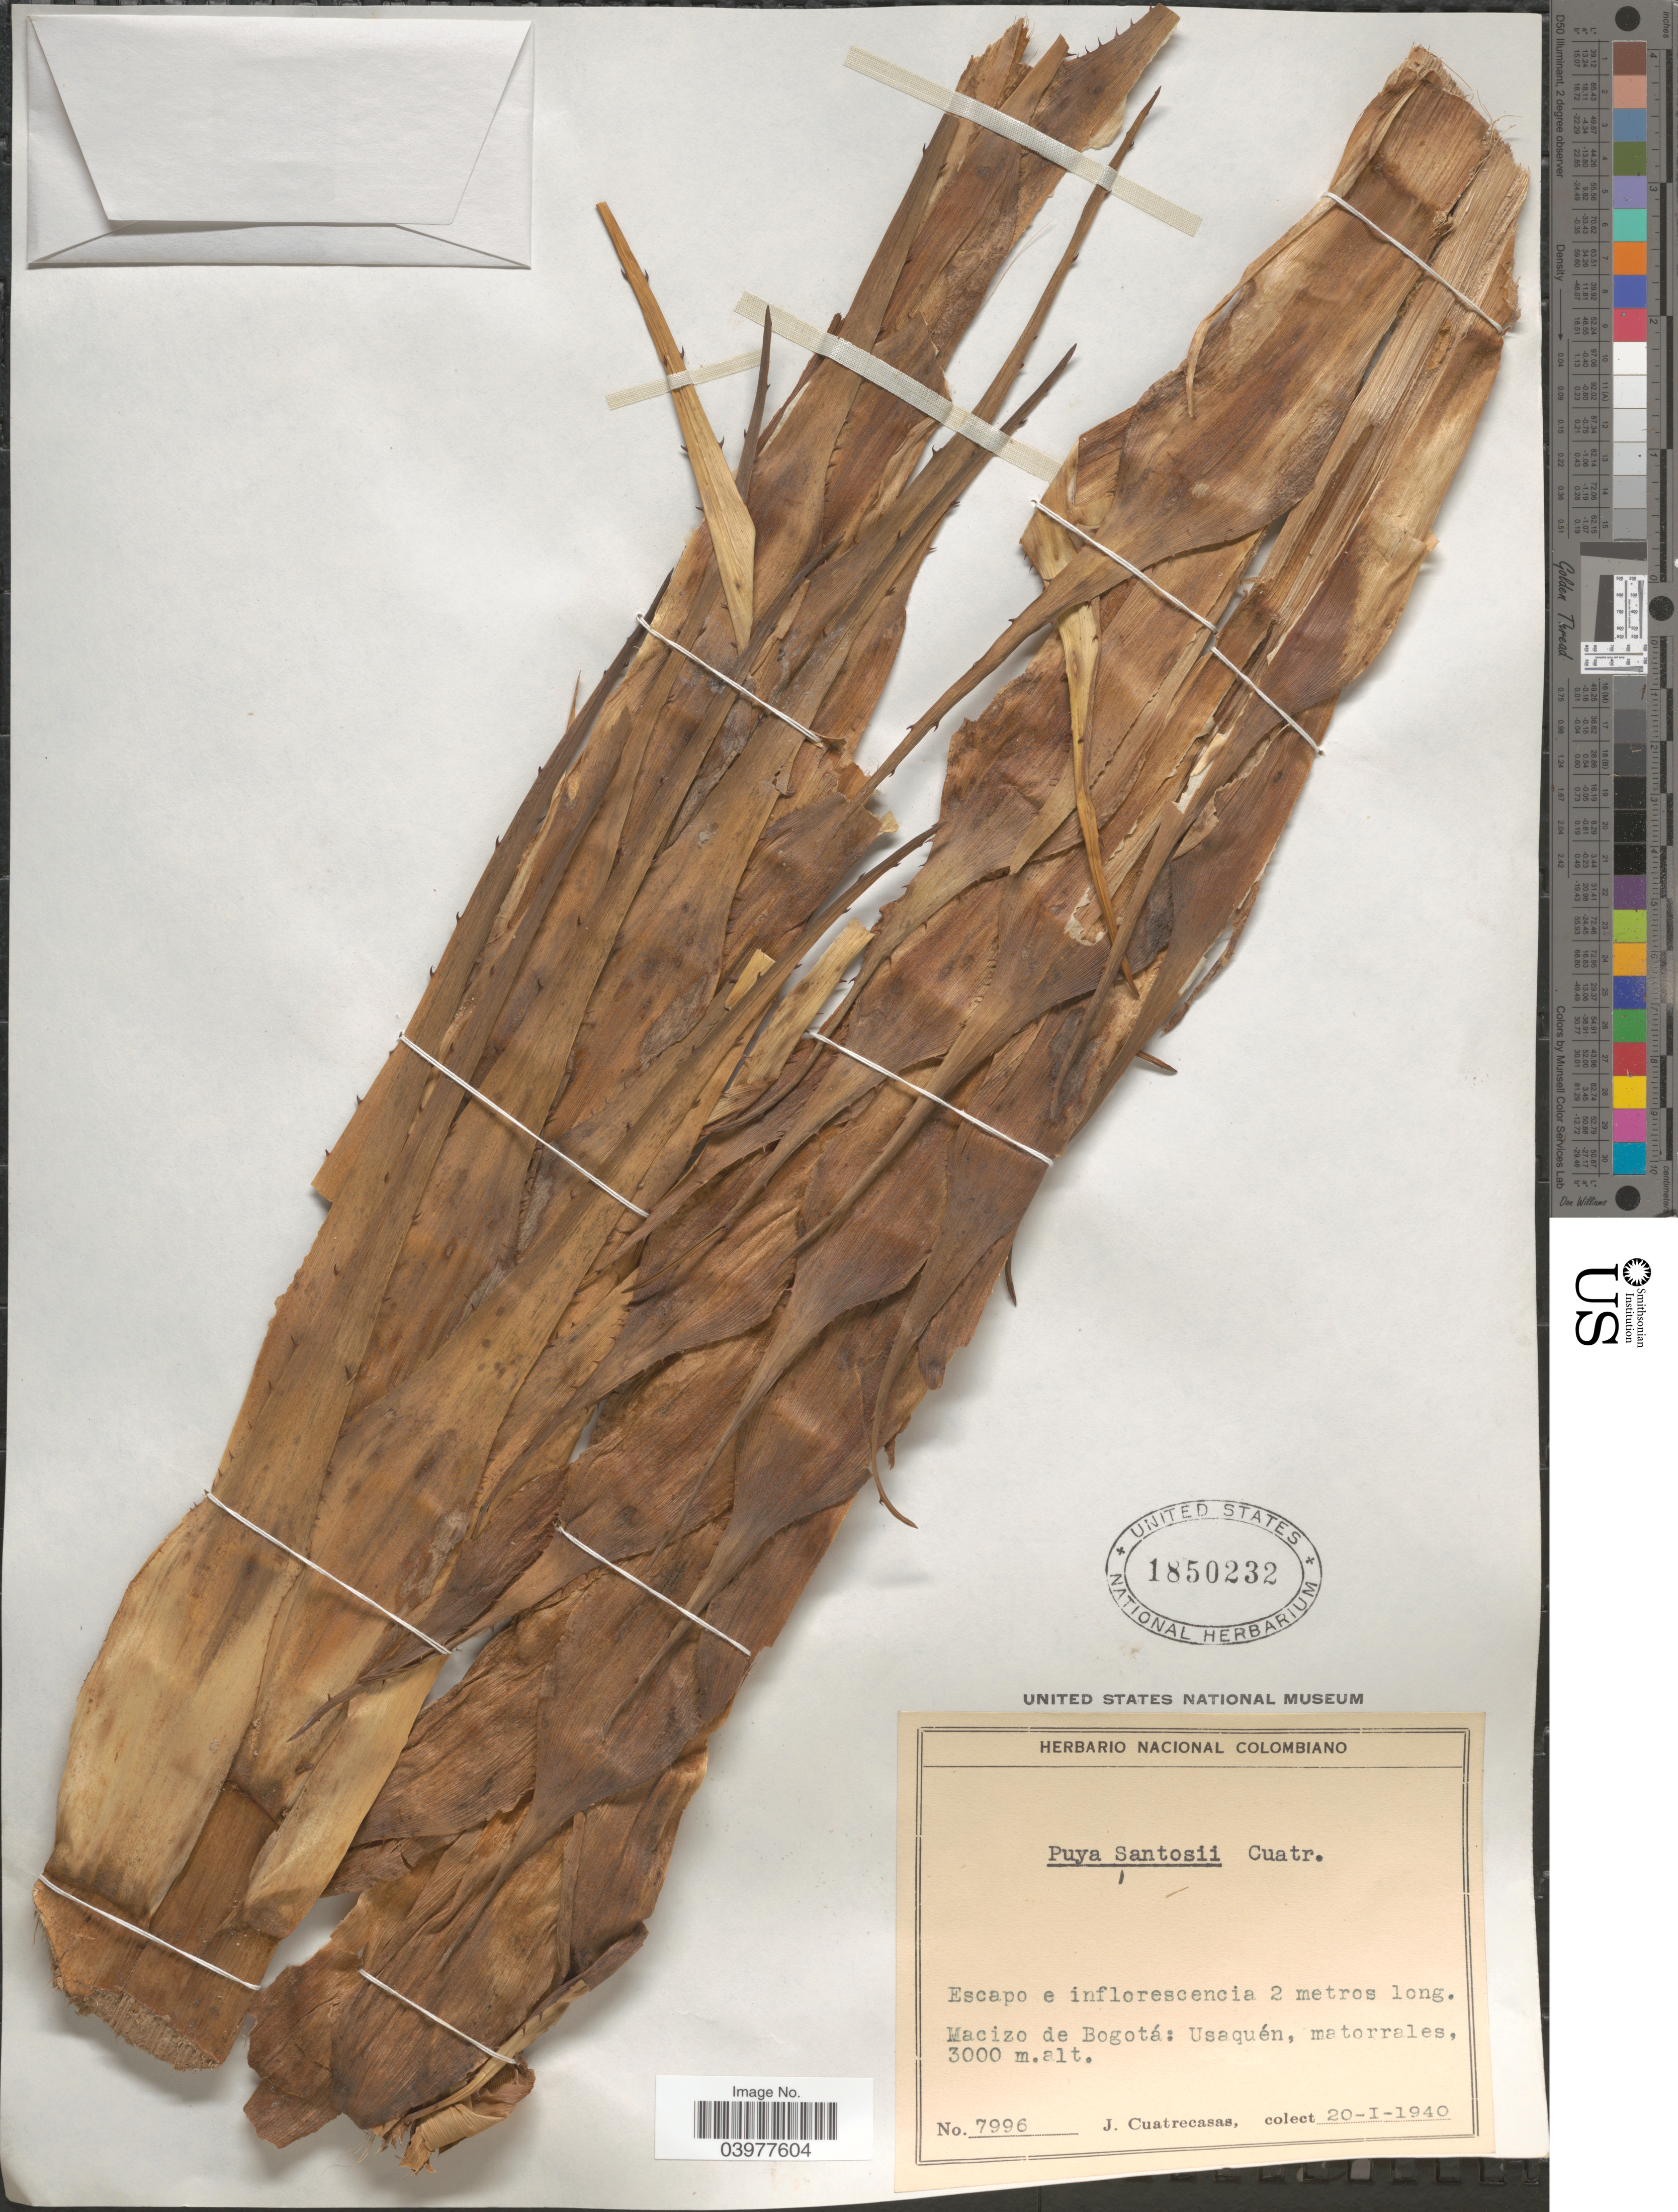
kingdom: Plantae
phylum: Tracheophyta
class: Liliopsida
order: Poales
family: Bromeliaceae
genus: Puya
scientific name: Puya santosii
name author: Cuatrec.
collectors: J. Cuatrecasas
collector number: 7996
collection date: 1940-01-20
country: Colombia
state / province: Bogota D.C.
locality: Macizo de Bogotá: Usaquén, matorrales.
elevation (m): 3000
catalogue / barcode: US 1850232